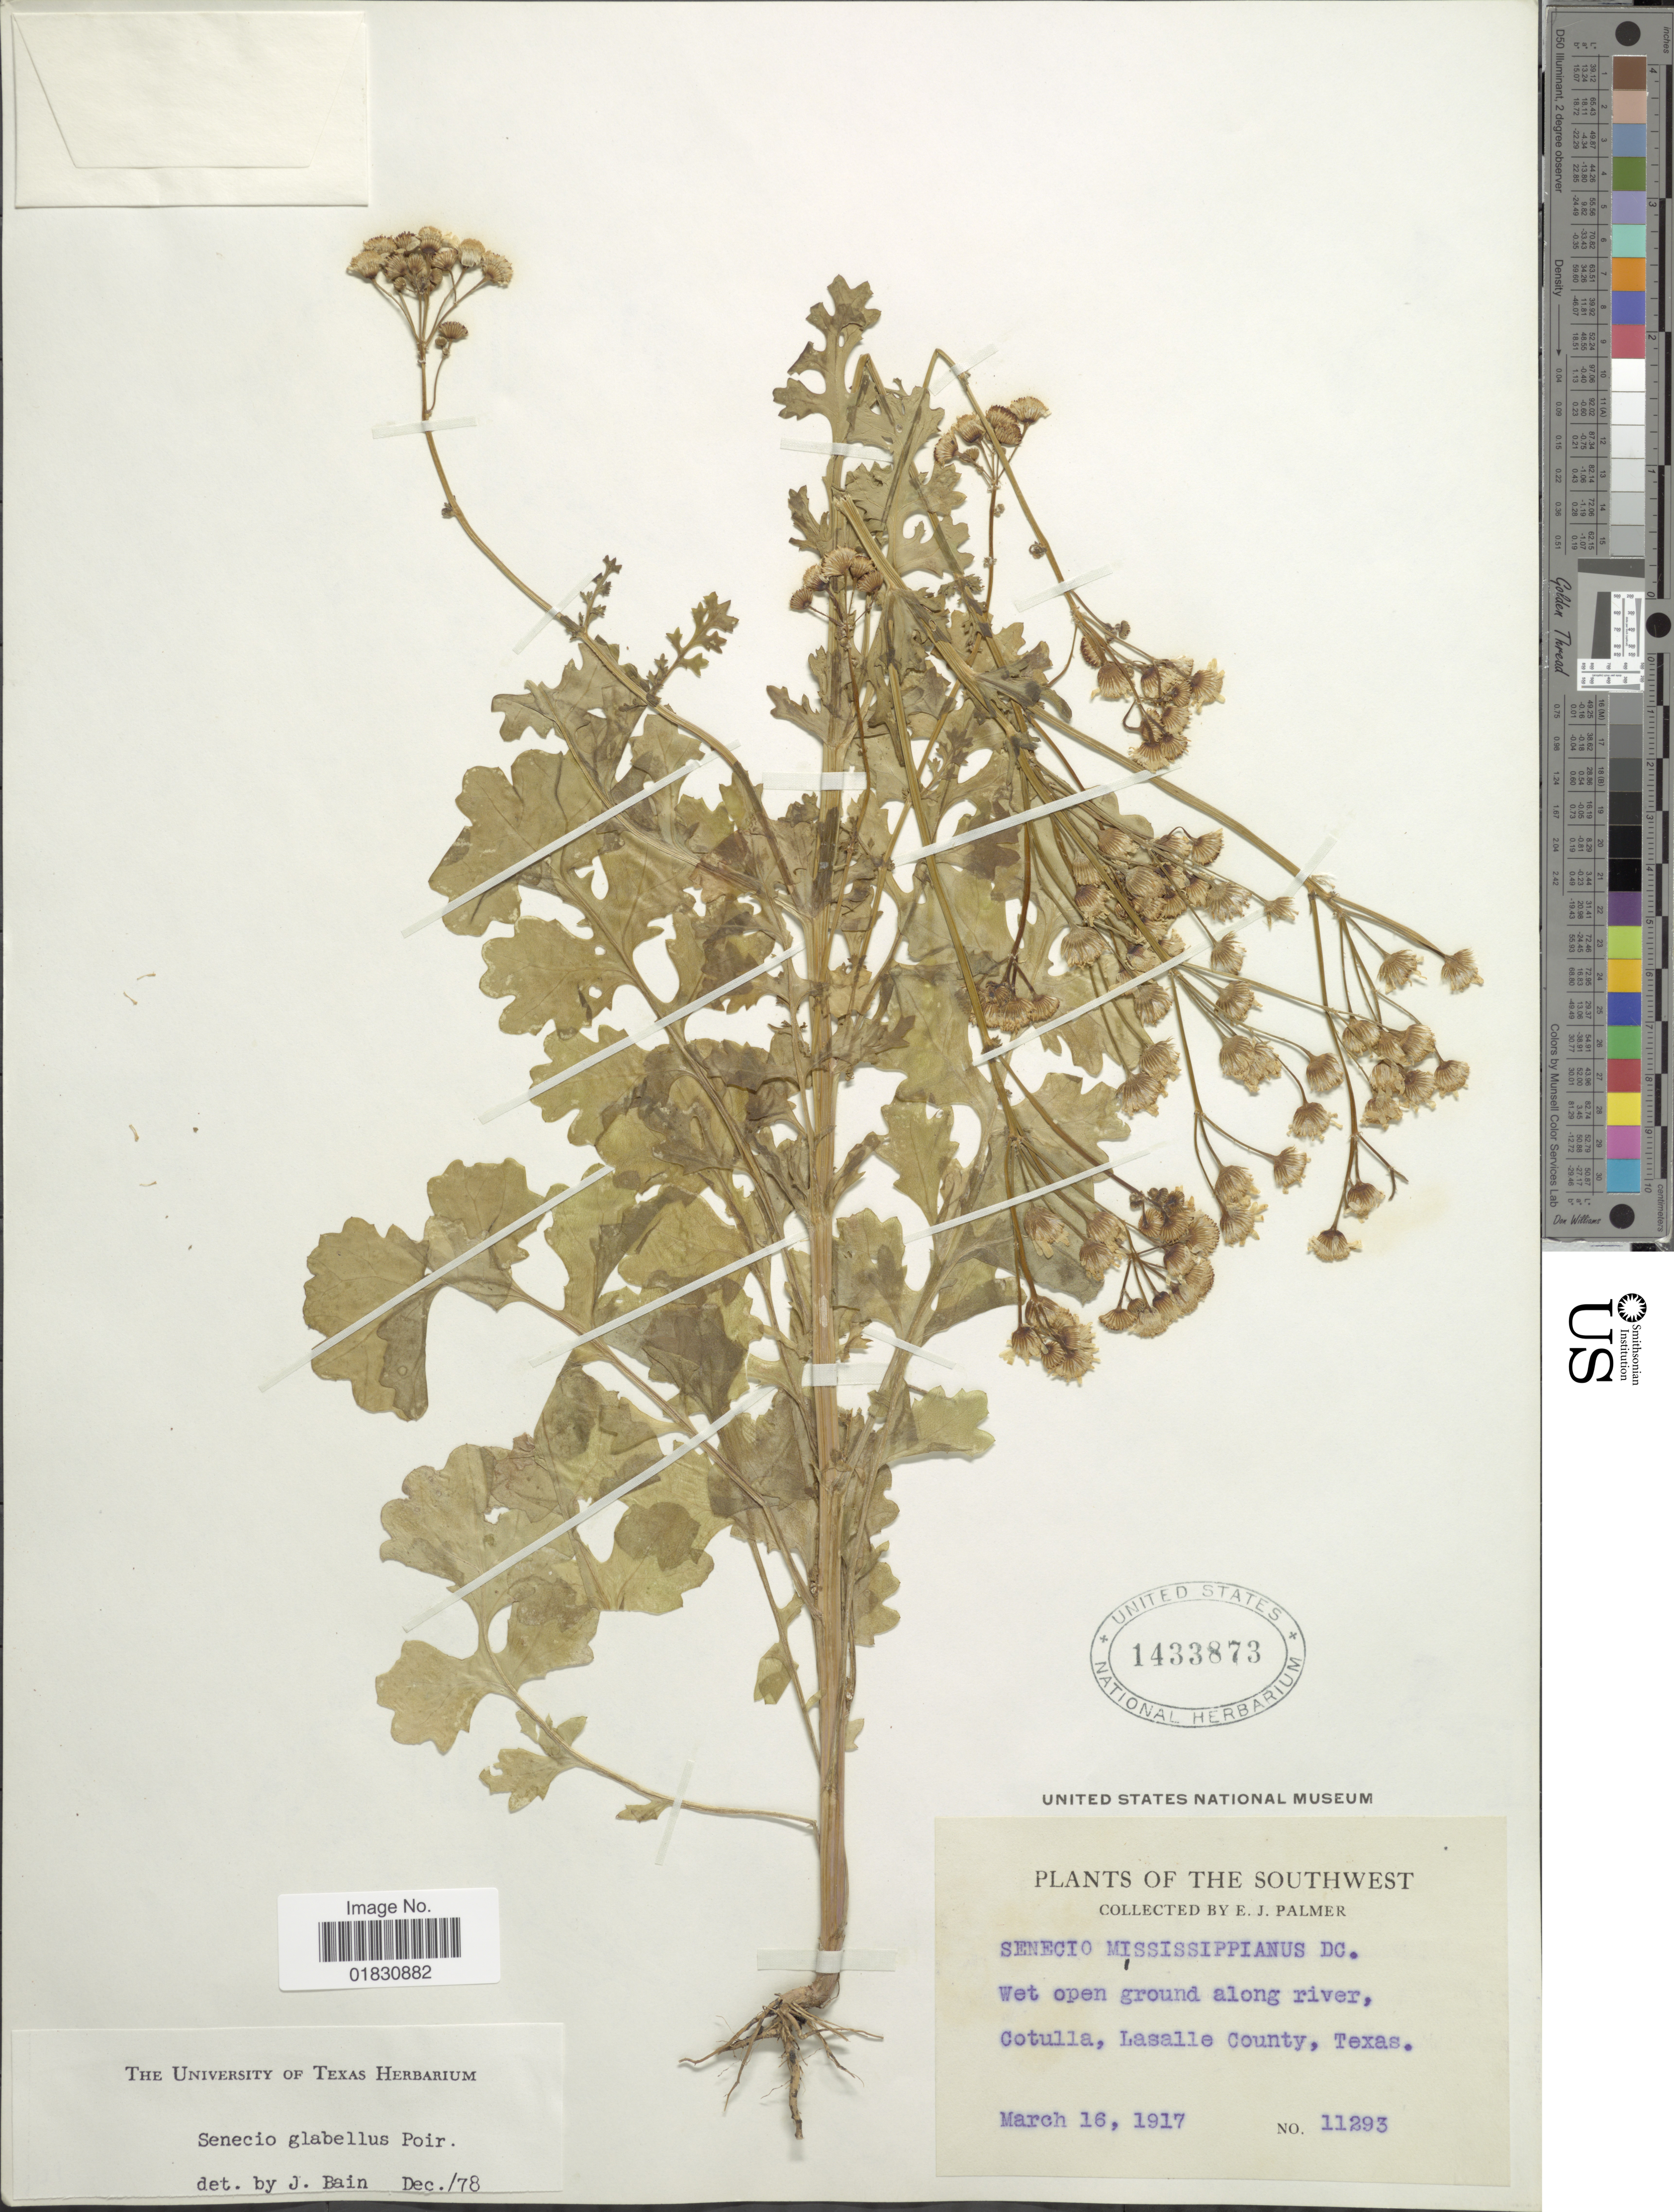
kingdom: Plantae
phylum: Tracheophyta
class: Magnoliopsida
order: Asterales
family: Asteraceae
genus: Packera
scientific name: Packera glabella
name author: (Poir.) C. Jeffrey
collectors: E. J. Palmer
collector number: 11293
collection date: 1917-03-16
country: United States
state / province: Texas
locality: The Southwest, wet open ground along river, Cotulla, Lasalle County, Texas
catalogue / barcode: US 1433873